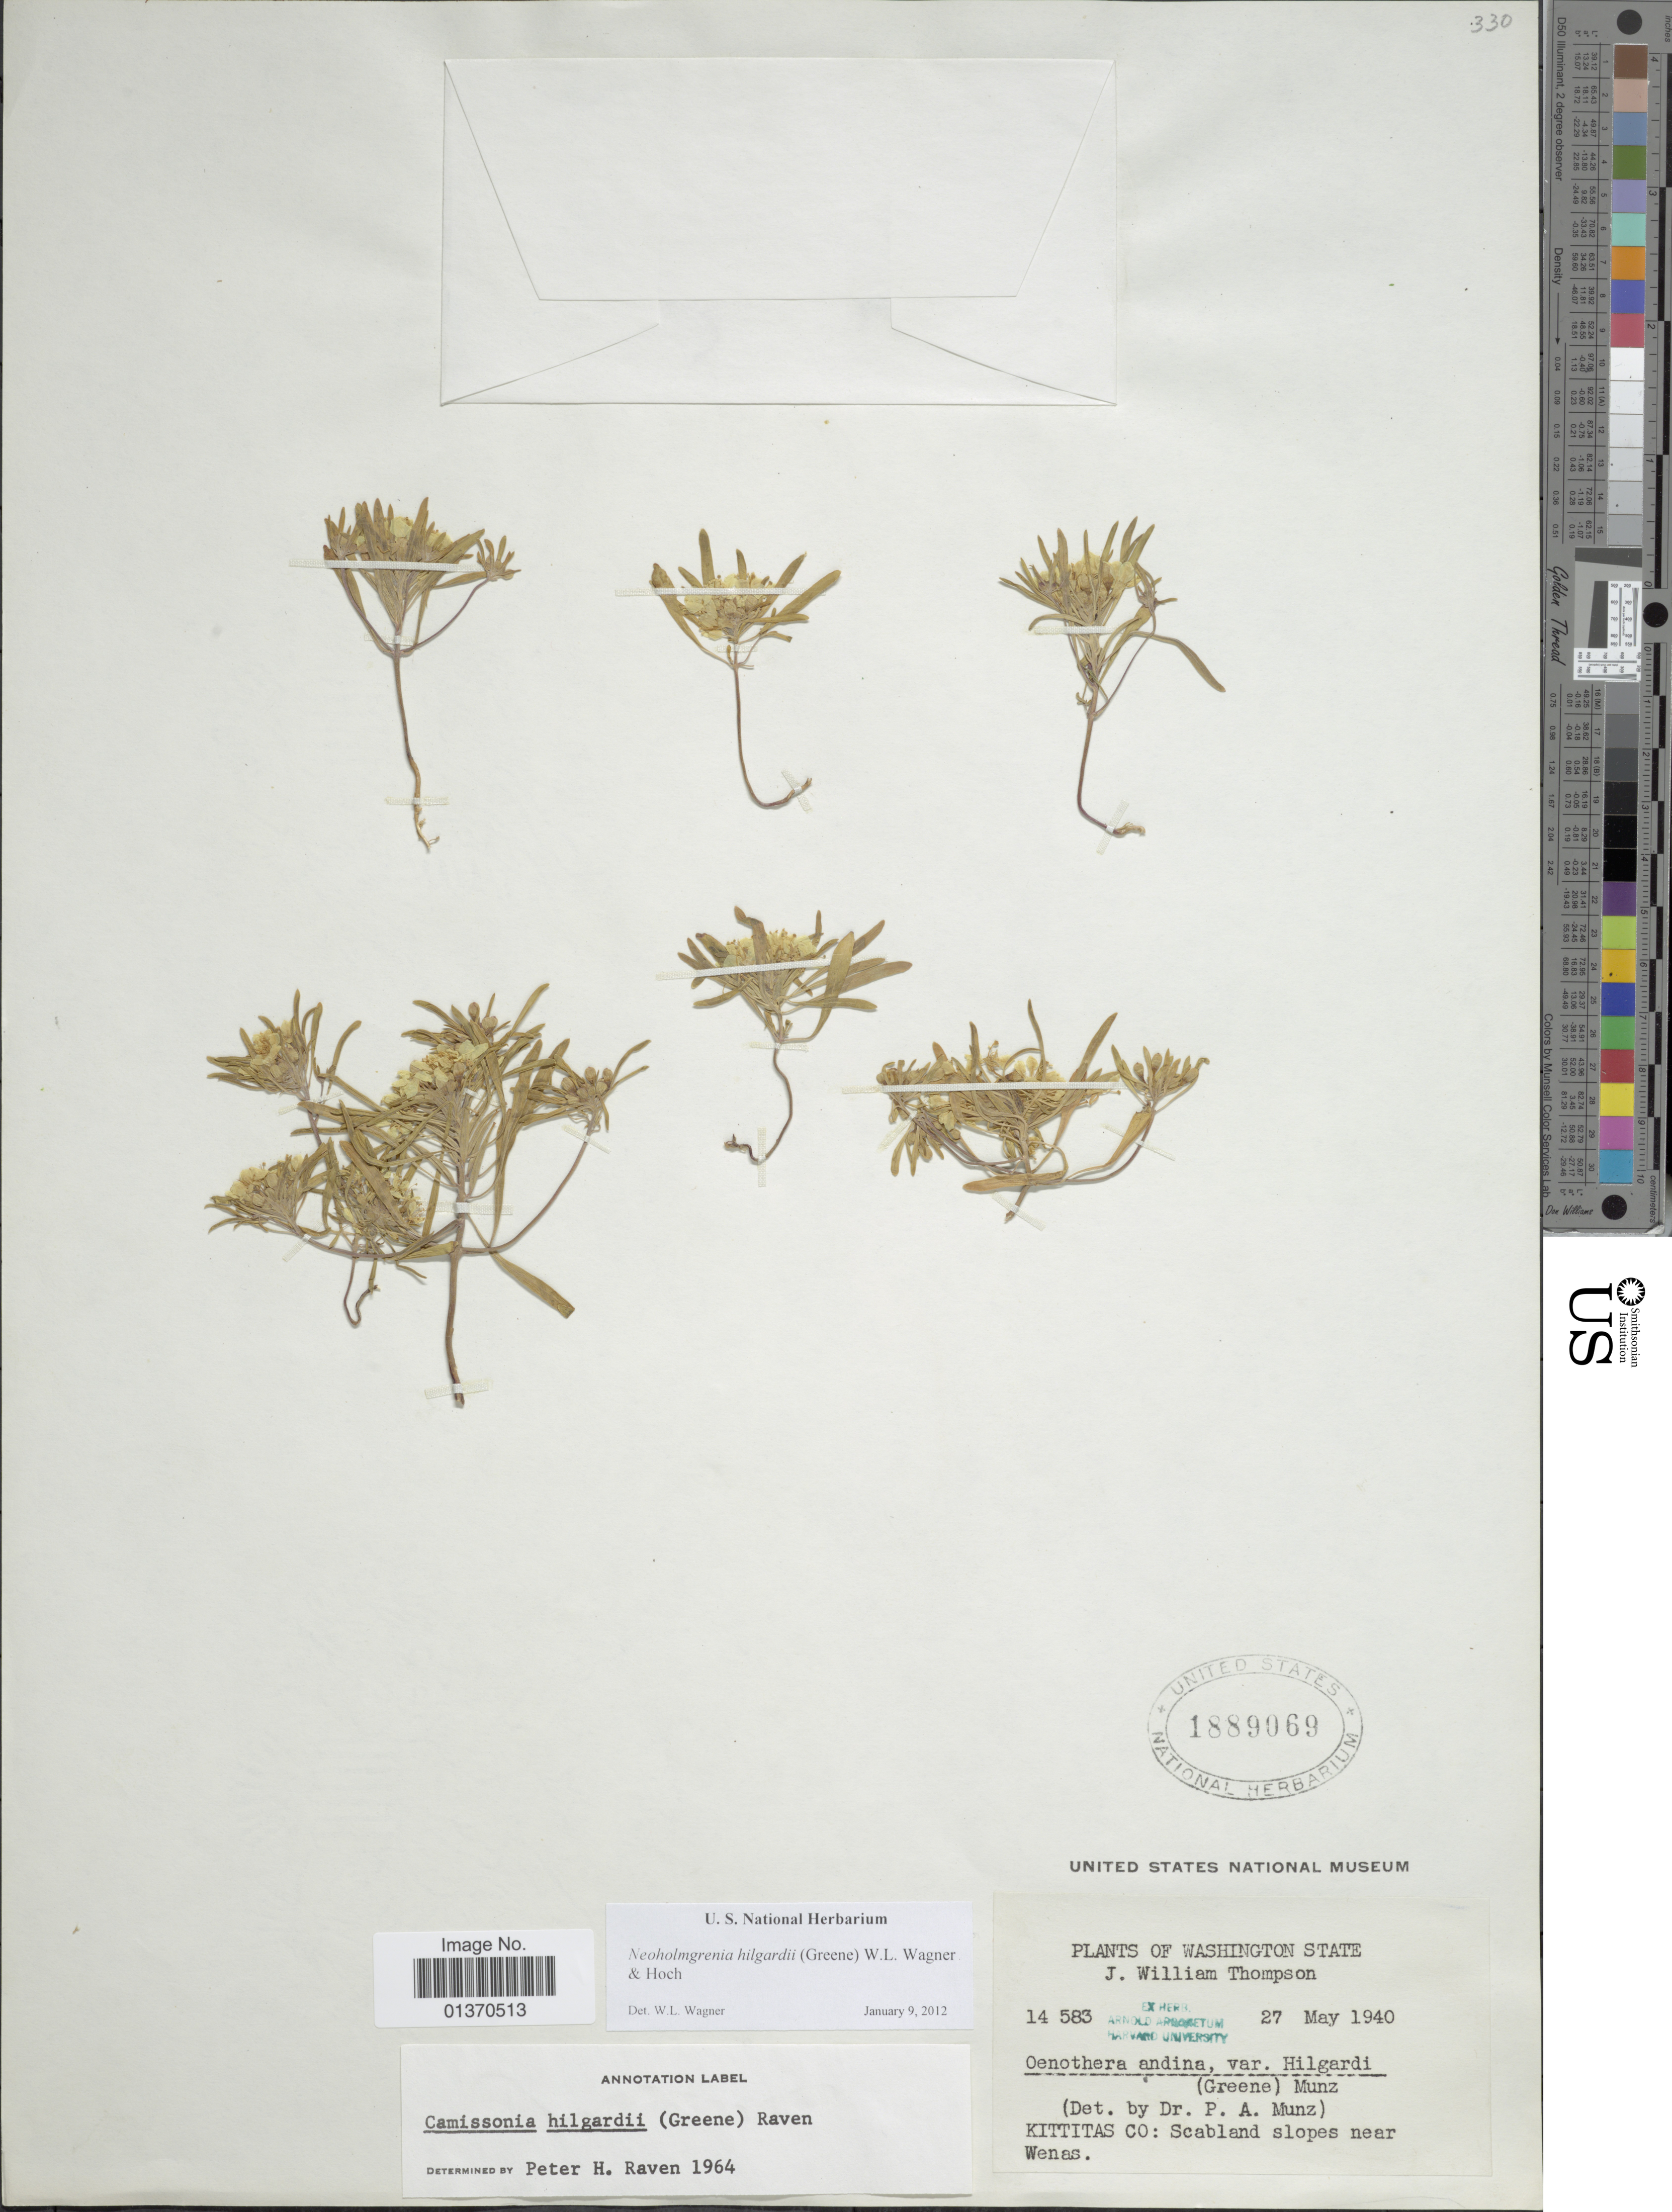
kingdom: Plantae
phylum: Tracheophyta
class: Magnoliopsida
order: Myrtales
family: Onagraceae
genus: Neoholmgrenia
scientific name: Neoholmgrenia hilgardii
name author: (Greene) W.L. Wagner & Hoch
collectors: J. W. Thompson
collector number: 14583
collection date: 1940-05-27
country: United States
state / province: Washington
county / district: Kittitas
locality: Kittitas Co: Scabland slopes near Wenas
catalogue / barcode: US 1889069